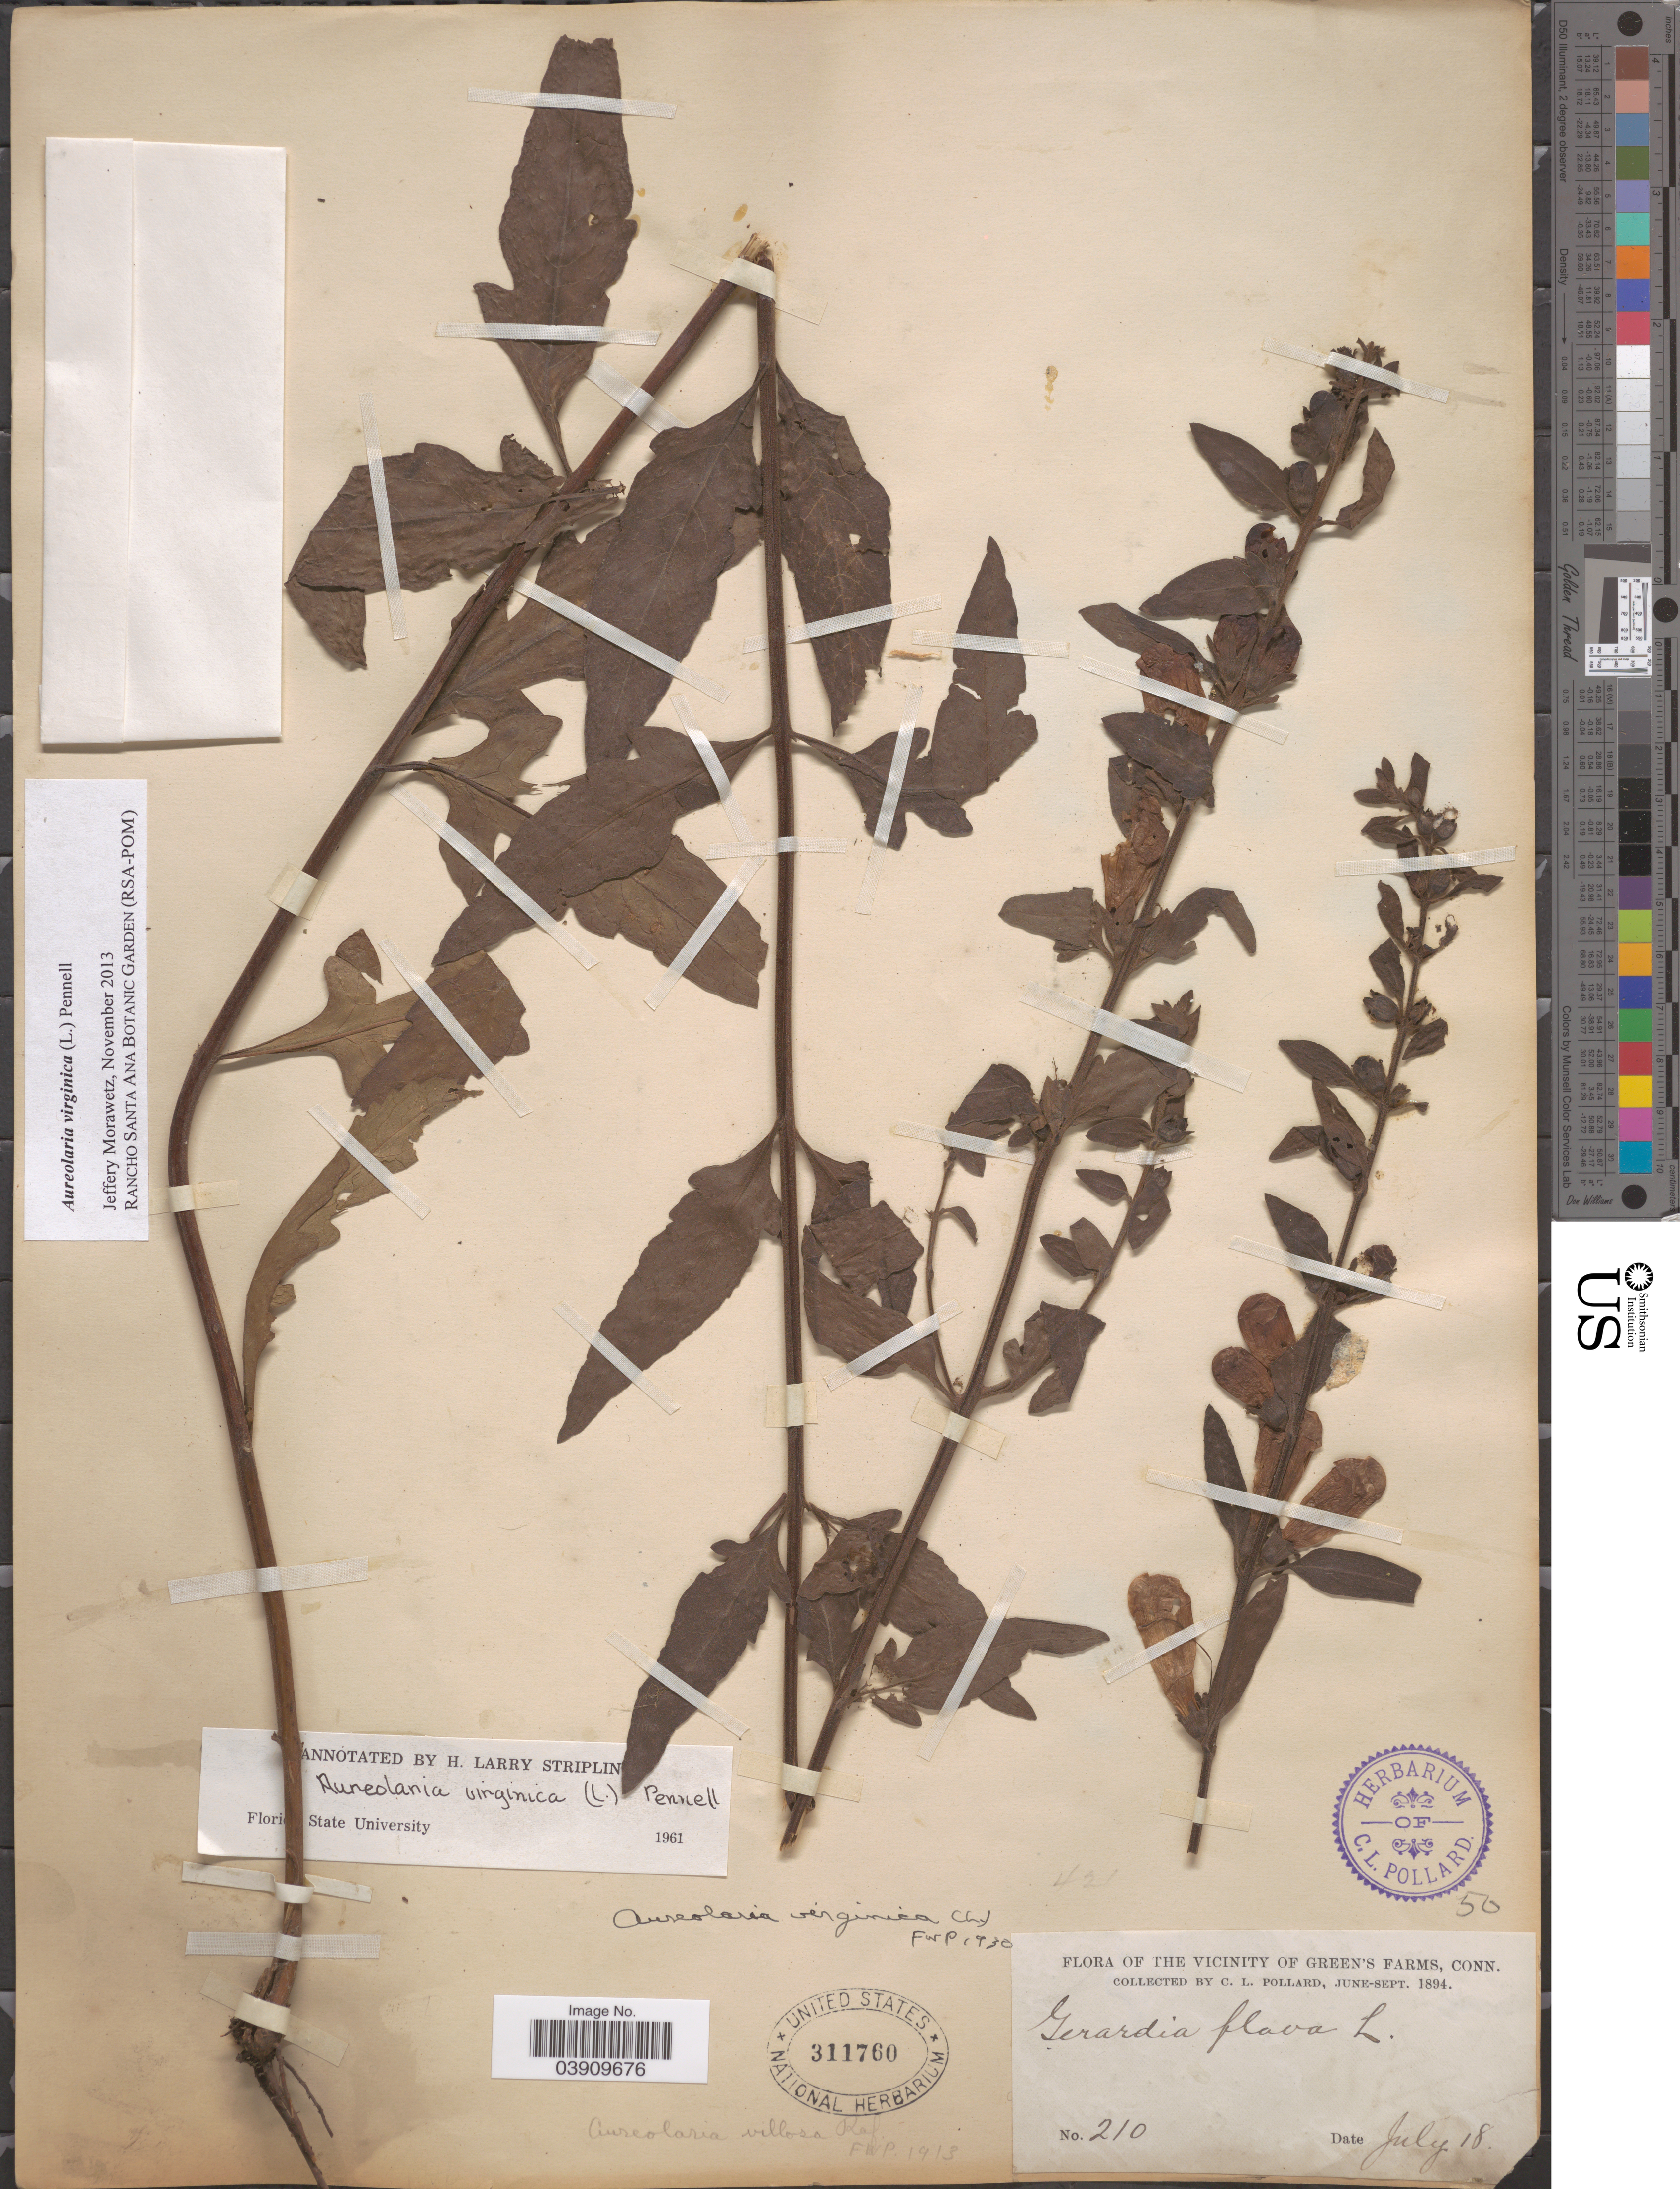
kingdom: Plantae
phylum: Tracheophyta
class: Magnoliopsida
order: Lamiales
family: Orobanchaceae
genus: Aureolaria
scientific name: Aureolaria virginica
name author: (L.) Pennell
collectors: C. L. Pollard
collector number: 210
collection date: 1894-07-18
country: United States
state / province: Connecticut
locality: Vicinity of Green's Farms.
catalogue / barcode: US 311760